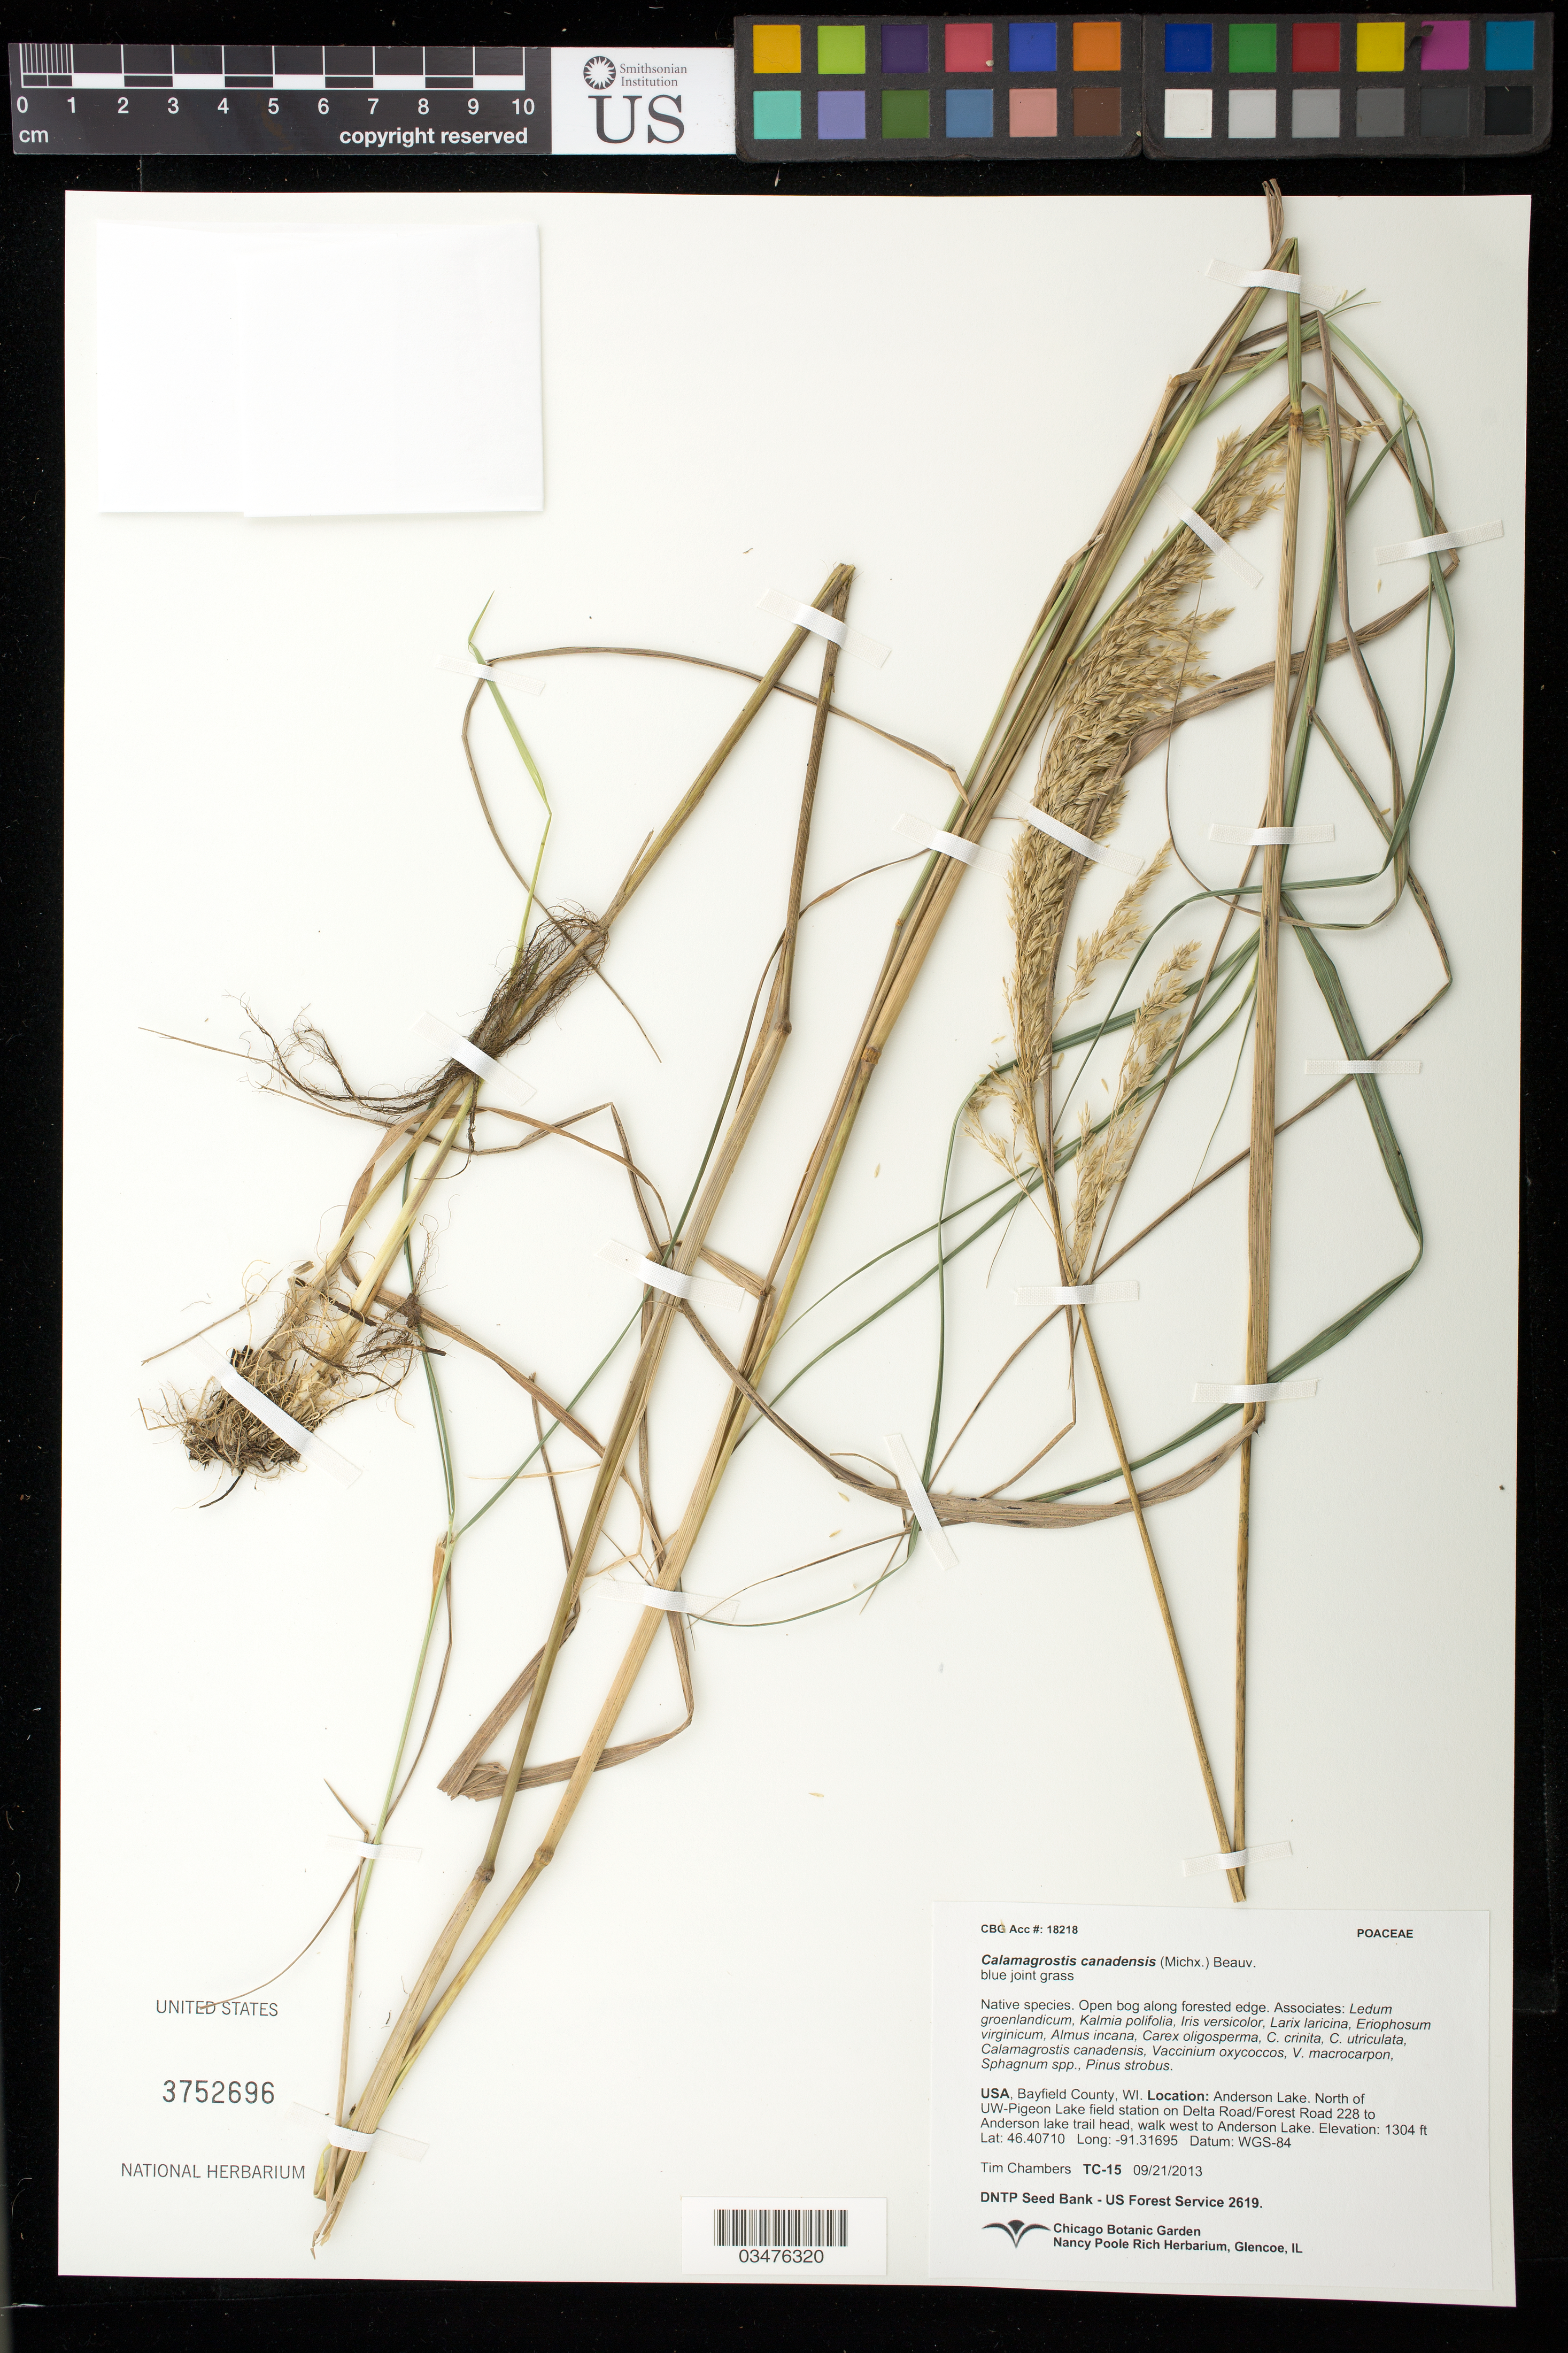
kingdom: Plantae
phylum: Tracheophyta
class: Liliopsida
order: Poales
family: Poaceae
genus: Calamagrostis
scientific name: Calamagrostis canadensis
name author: (Michx.) P. Beauv.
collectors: T. Chambers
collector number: TC-15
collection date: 2013-09-21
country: United States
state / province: Wisconsin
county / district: Bayfield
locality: Anderson Lake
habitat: Open bog along forested edge. With Ledum groenlandicum, Kalmia polifolia, Larix laricina, ect.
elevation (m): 397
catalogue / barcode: US 3752696